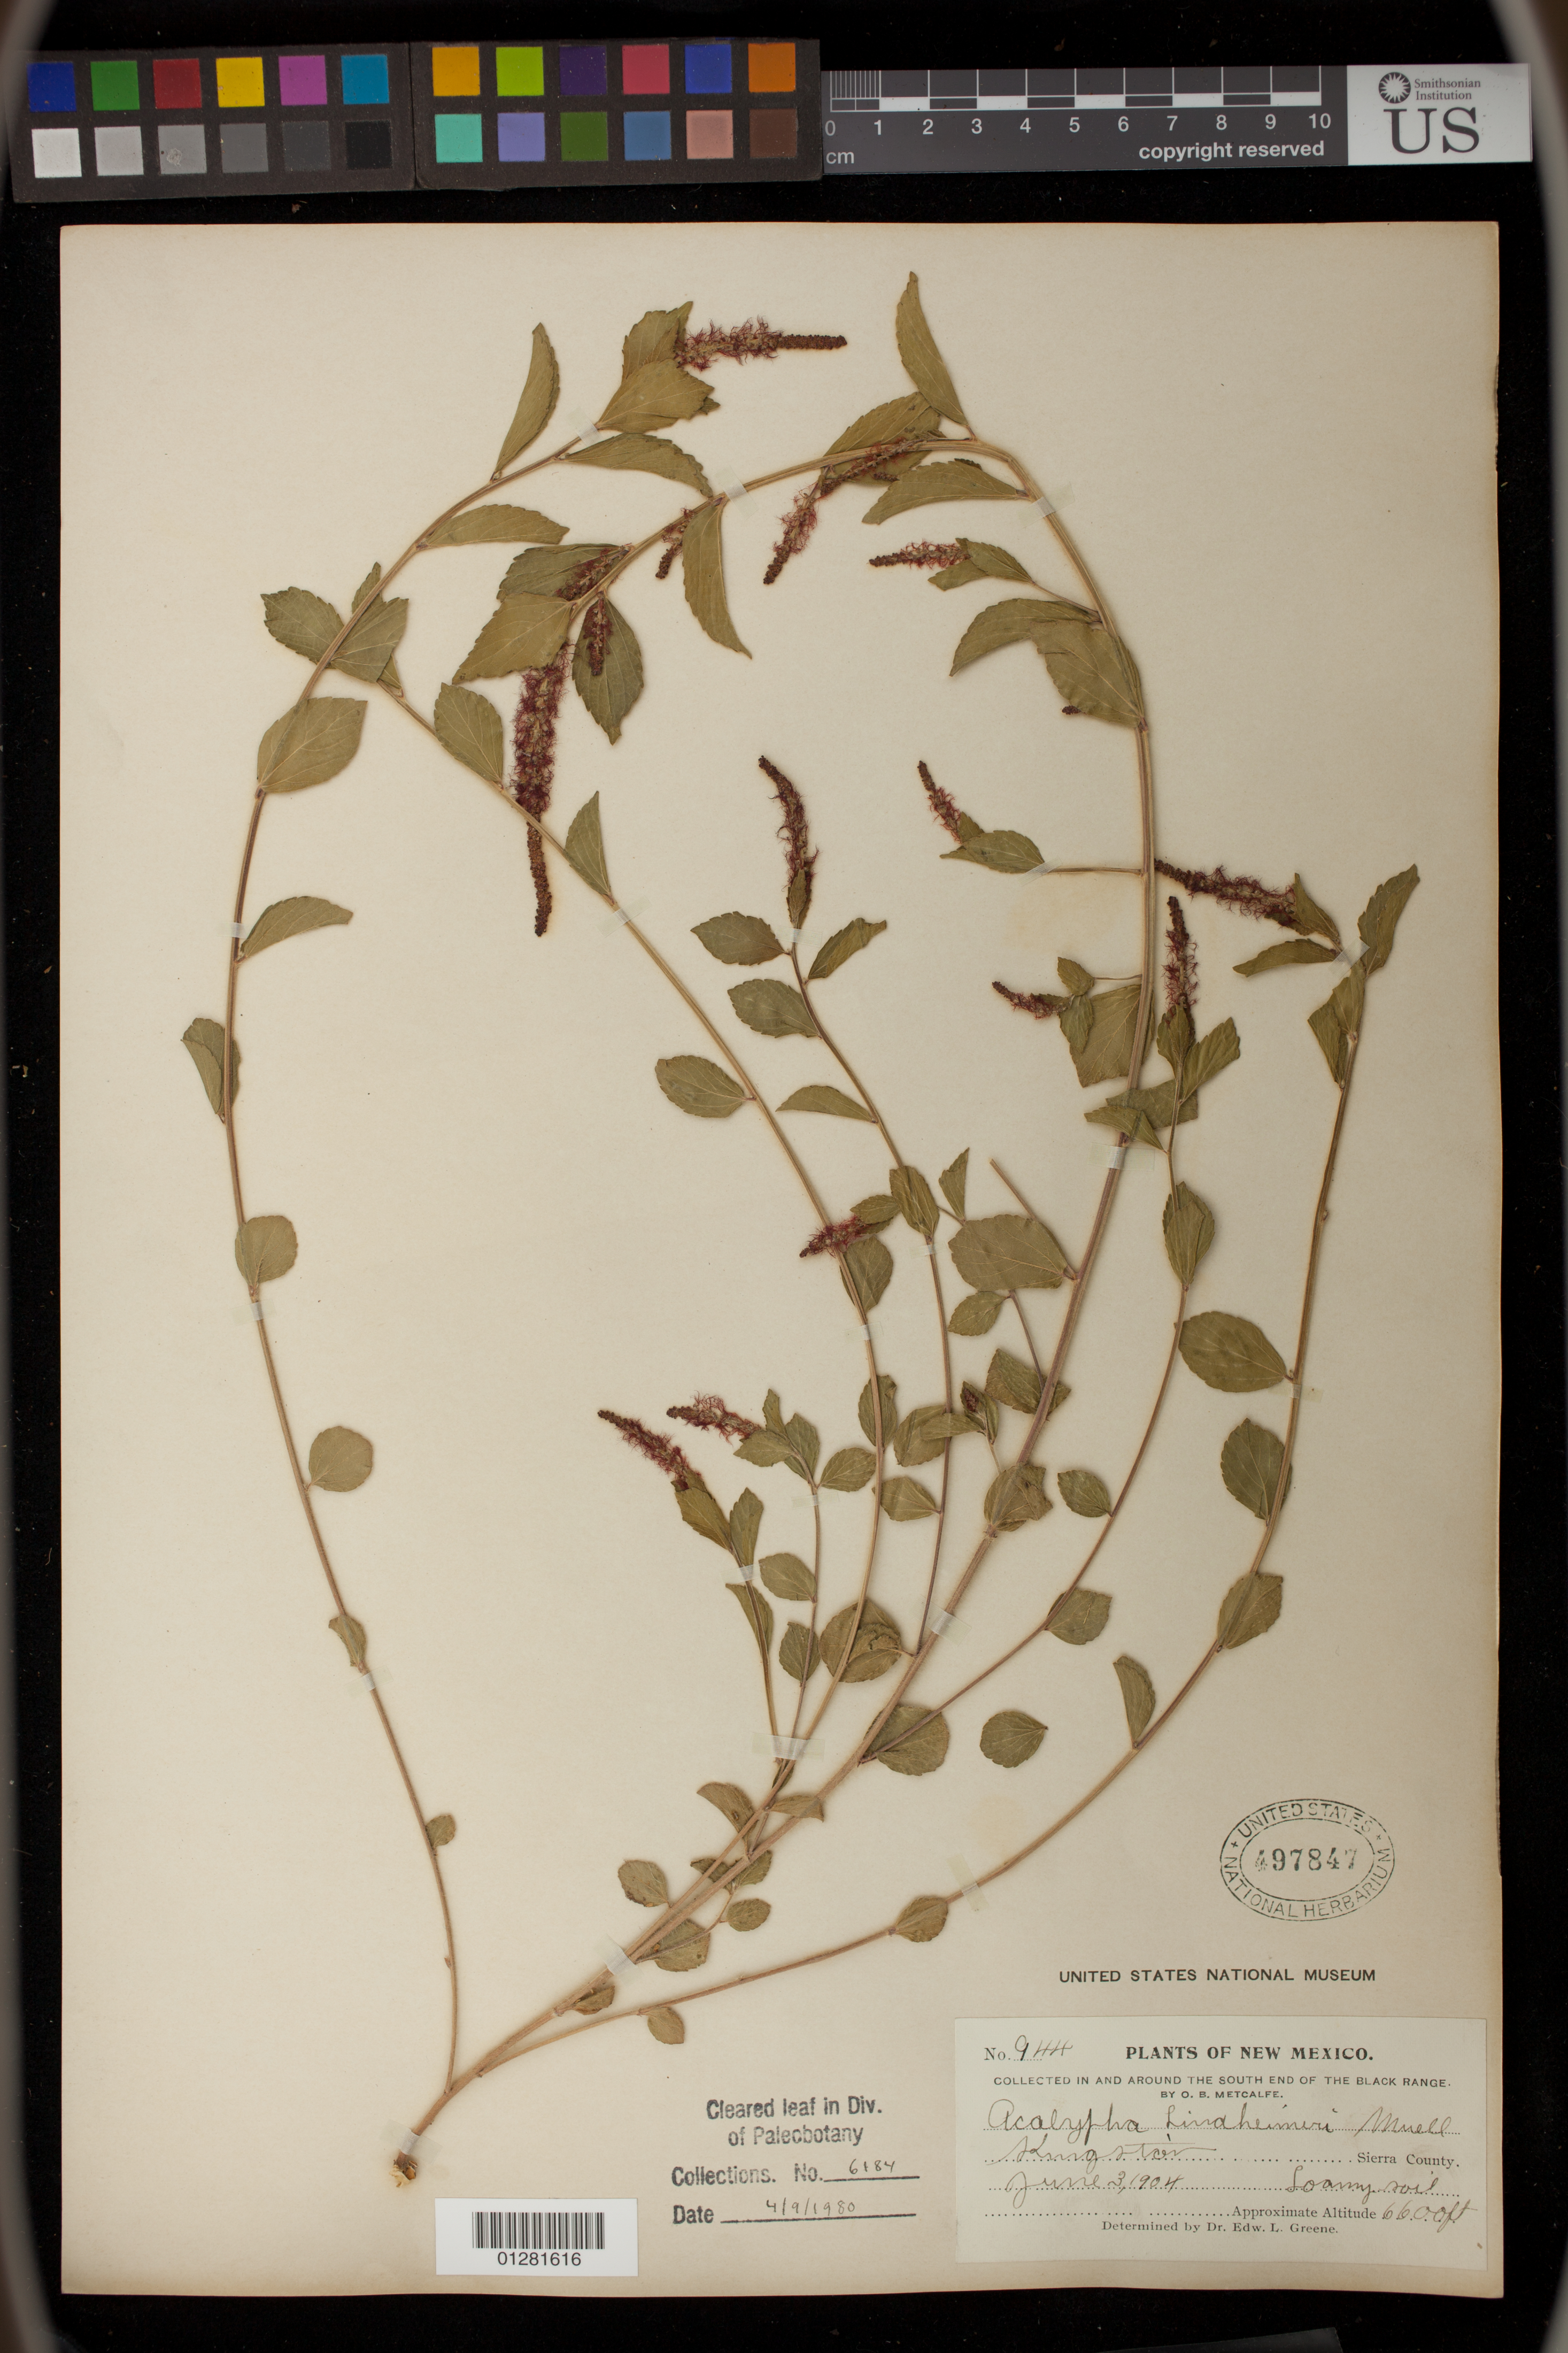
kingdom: Plantae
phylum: Tracheophyta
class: Magnoliopsida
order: Malpighiales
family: Euphorbiaceae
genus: Acalypha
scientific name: Acalypha lindheimeri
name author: Müll. Arg.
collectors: O. B. Metcalfe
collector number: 944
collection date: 1904-06-03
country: United States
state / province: New Mexico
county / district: Sierra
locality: Kingston in and around the south end of the Black Range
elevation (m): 2012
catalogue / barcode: US 497847